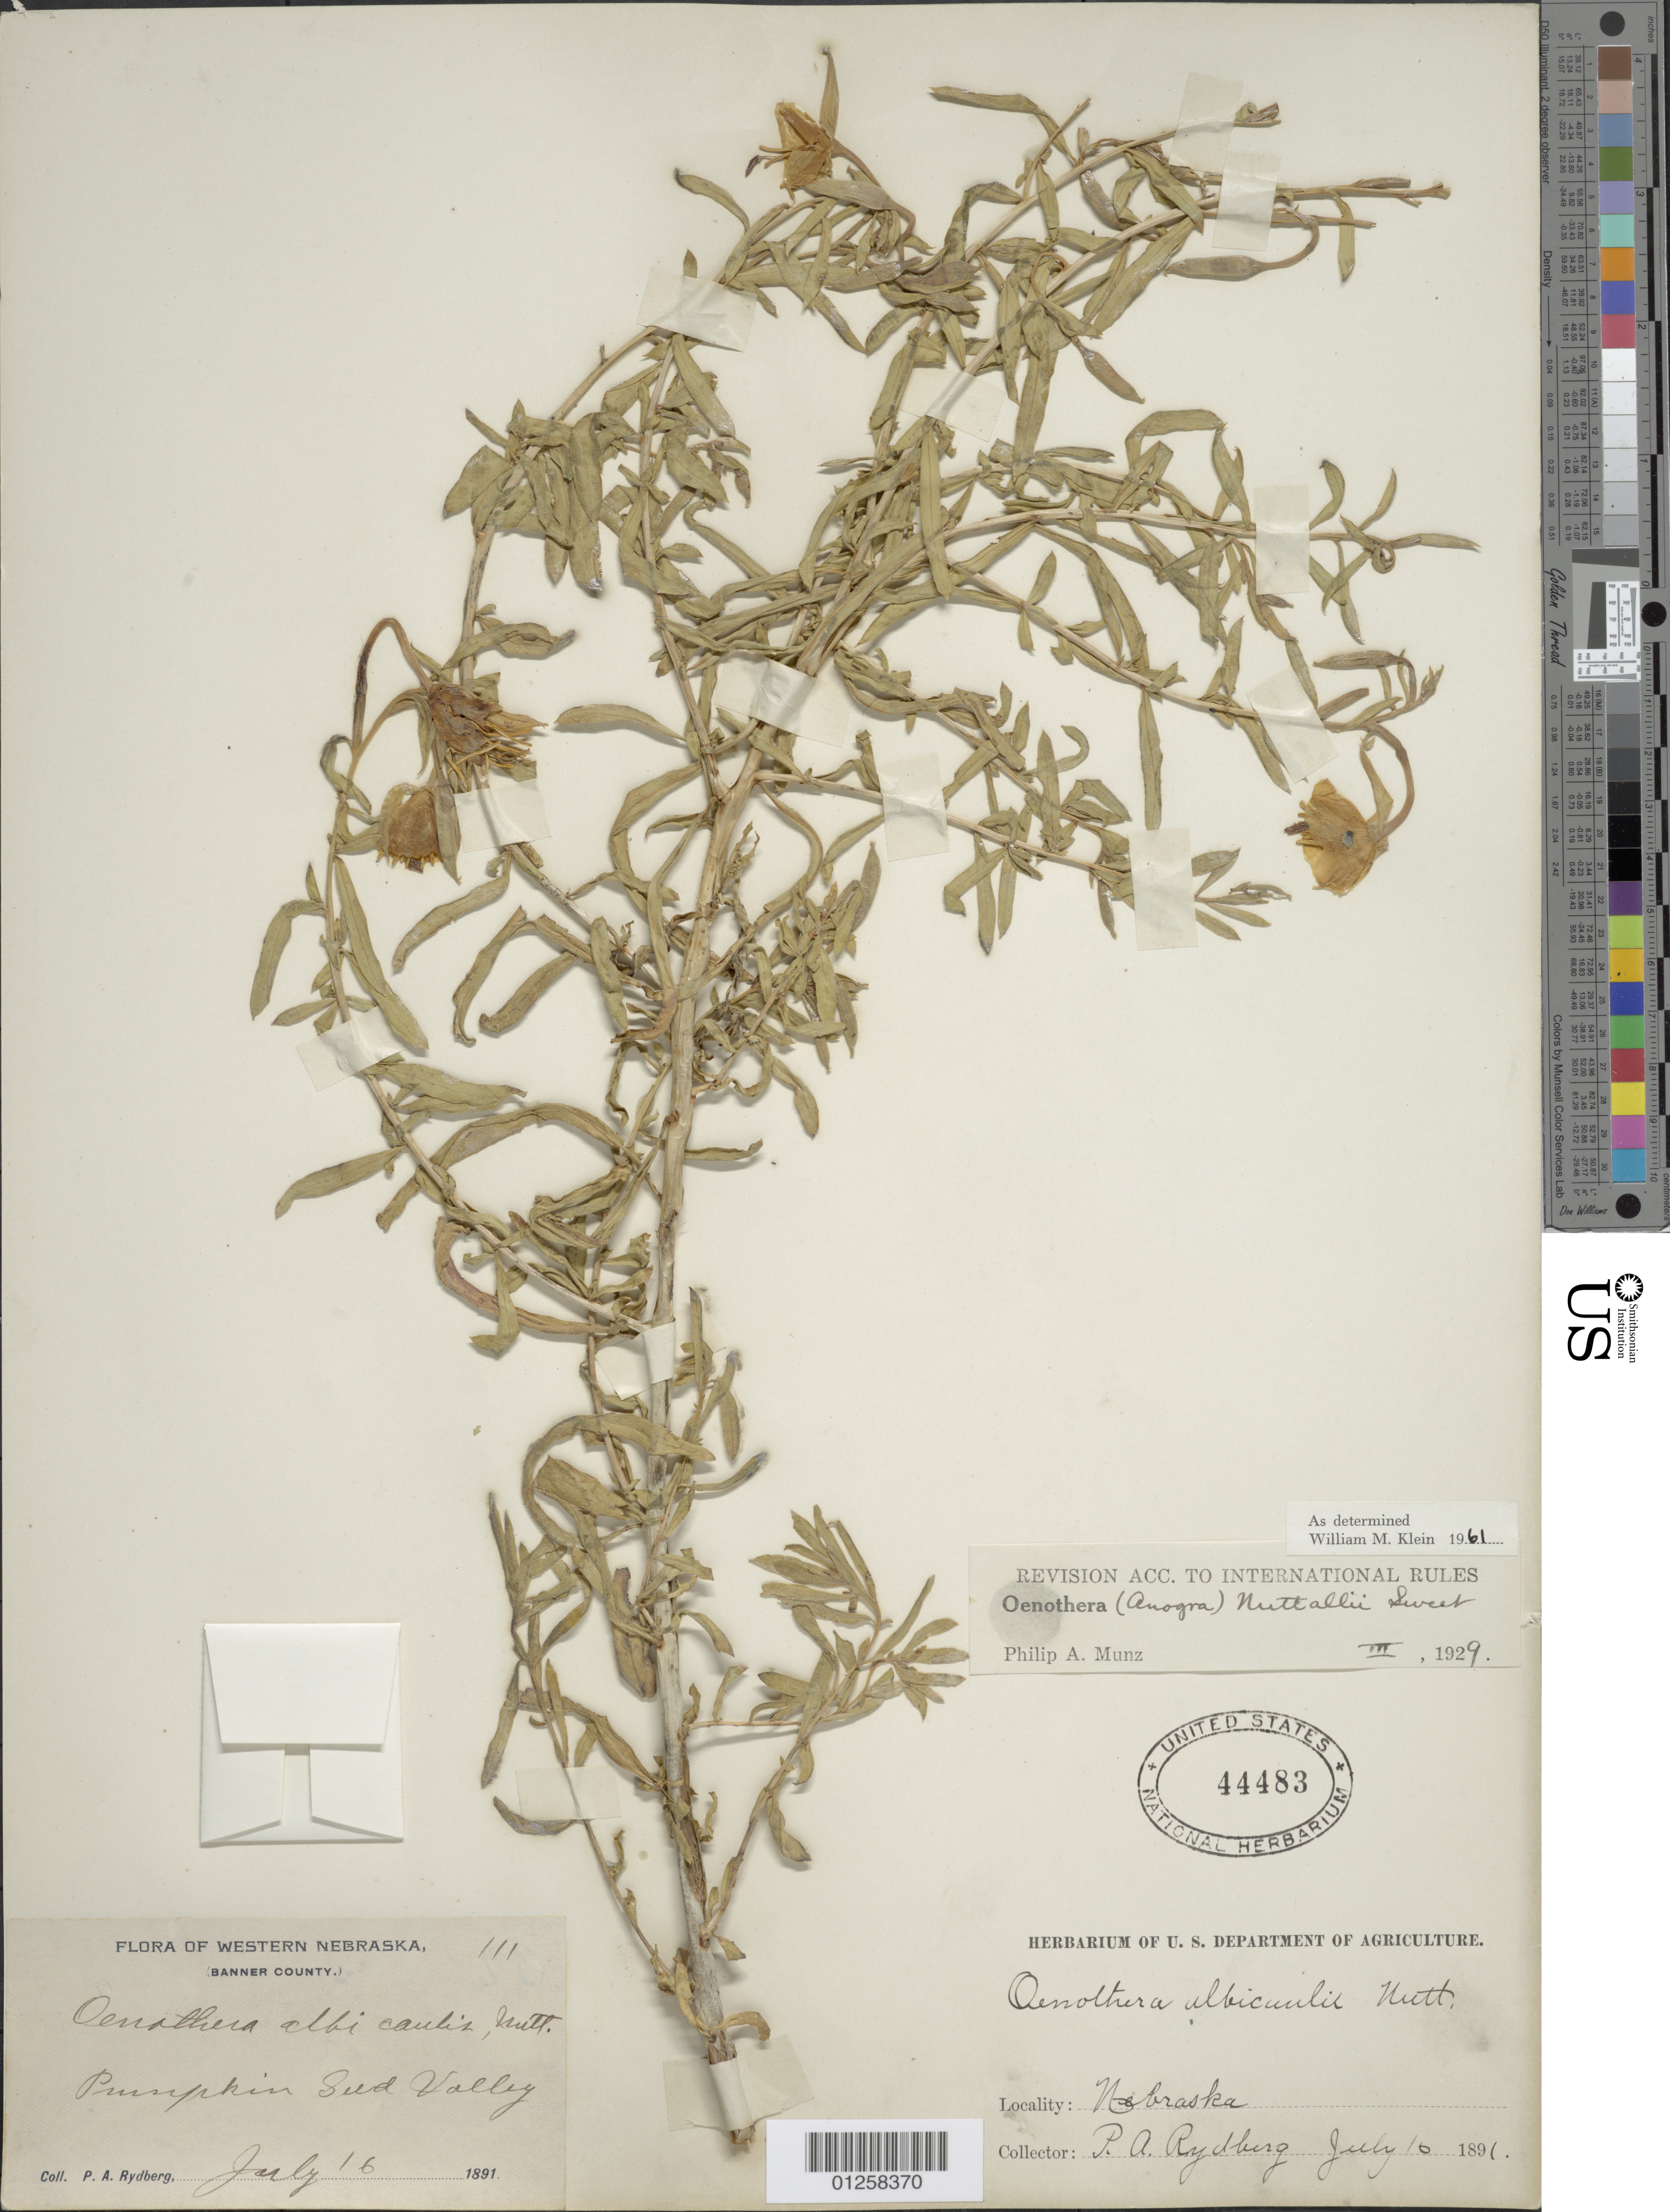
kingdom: Plantae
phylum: Tracheophyta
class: Magnoliopsida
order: Myrtales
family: Onagraceae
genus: Oenothera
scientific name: Oenothera nuttallii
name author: Sweet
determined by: Klein, W. M.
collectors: P. A. Rydberg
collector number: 111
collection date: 1891-07-16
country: United States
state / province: Nebraska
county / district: Barnes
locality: Pumpkin Seed Valley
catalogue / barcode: US 44483